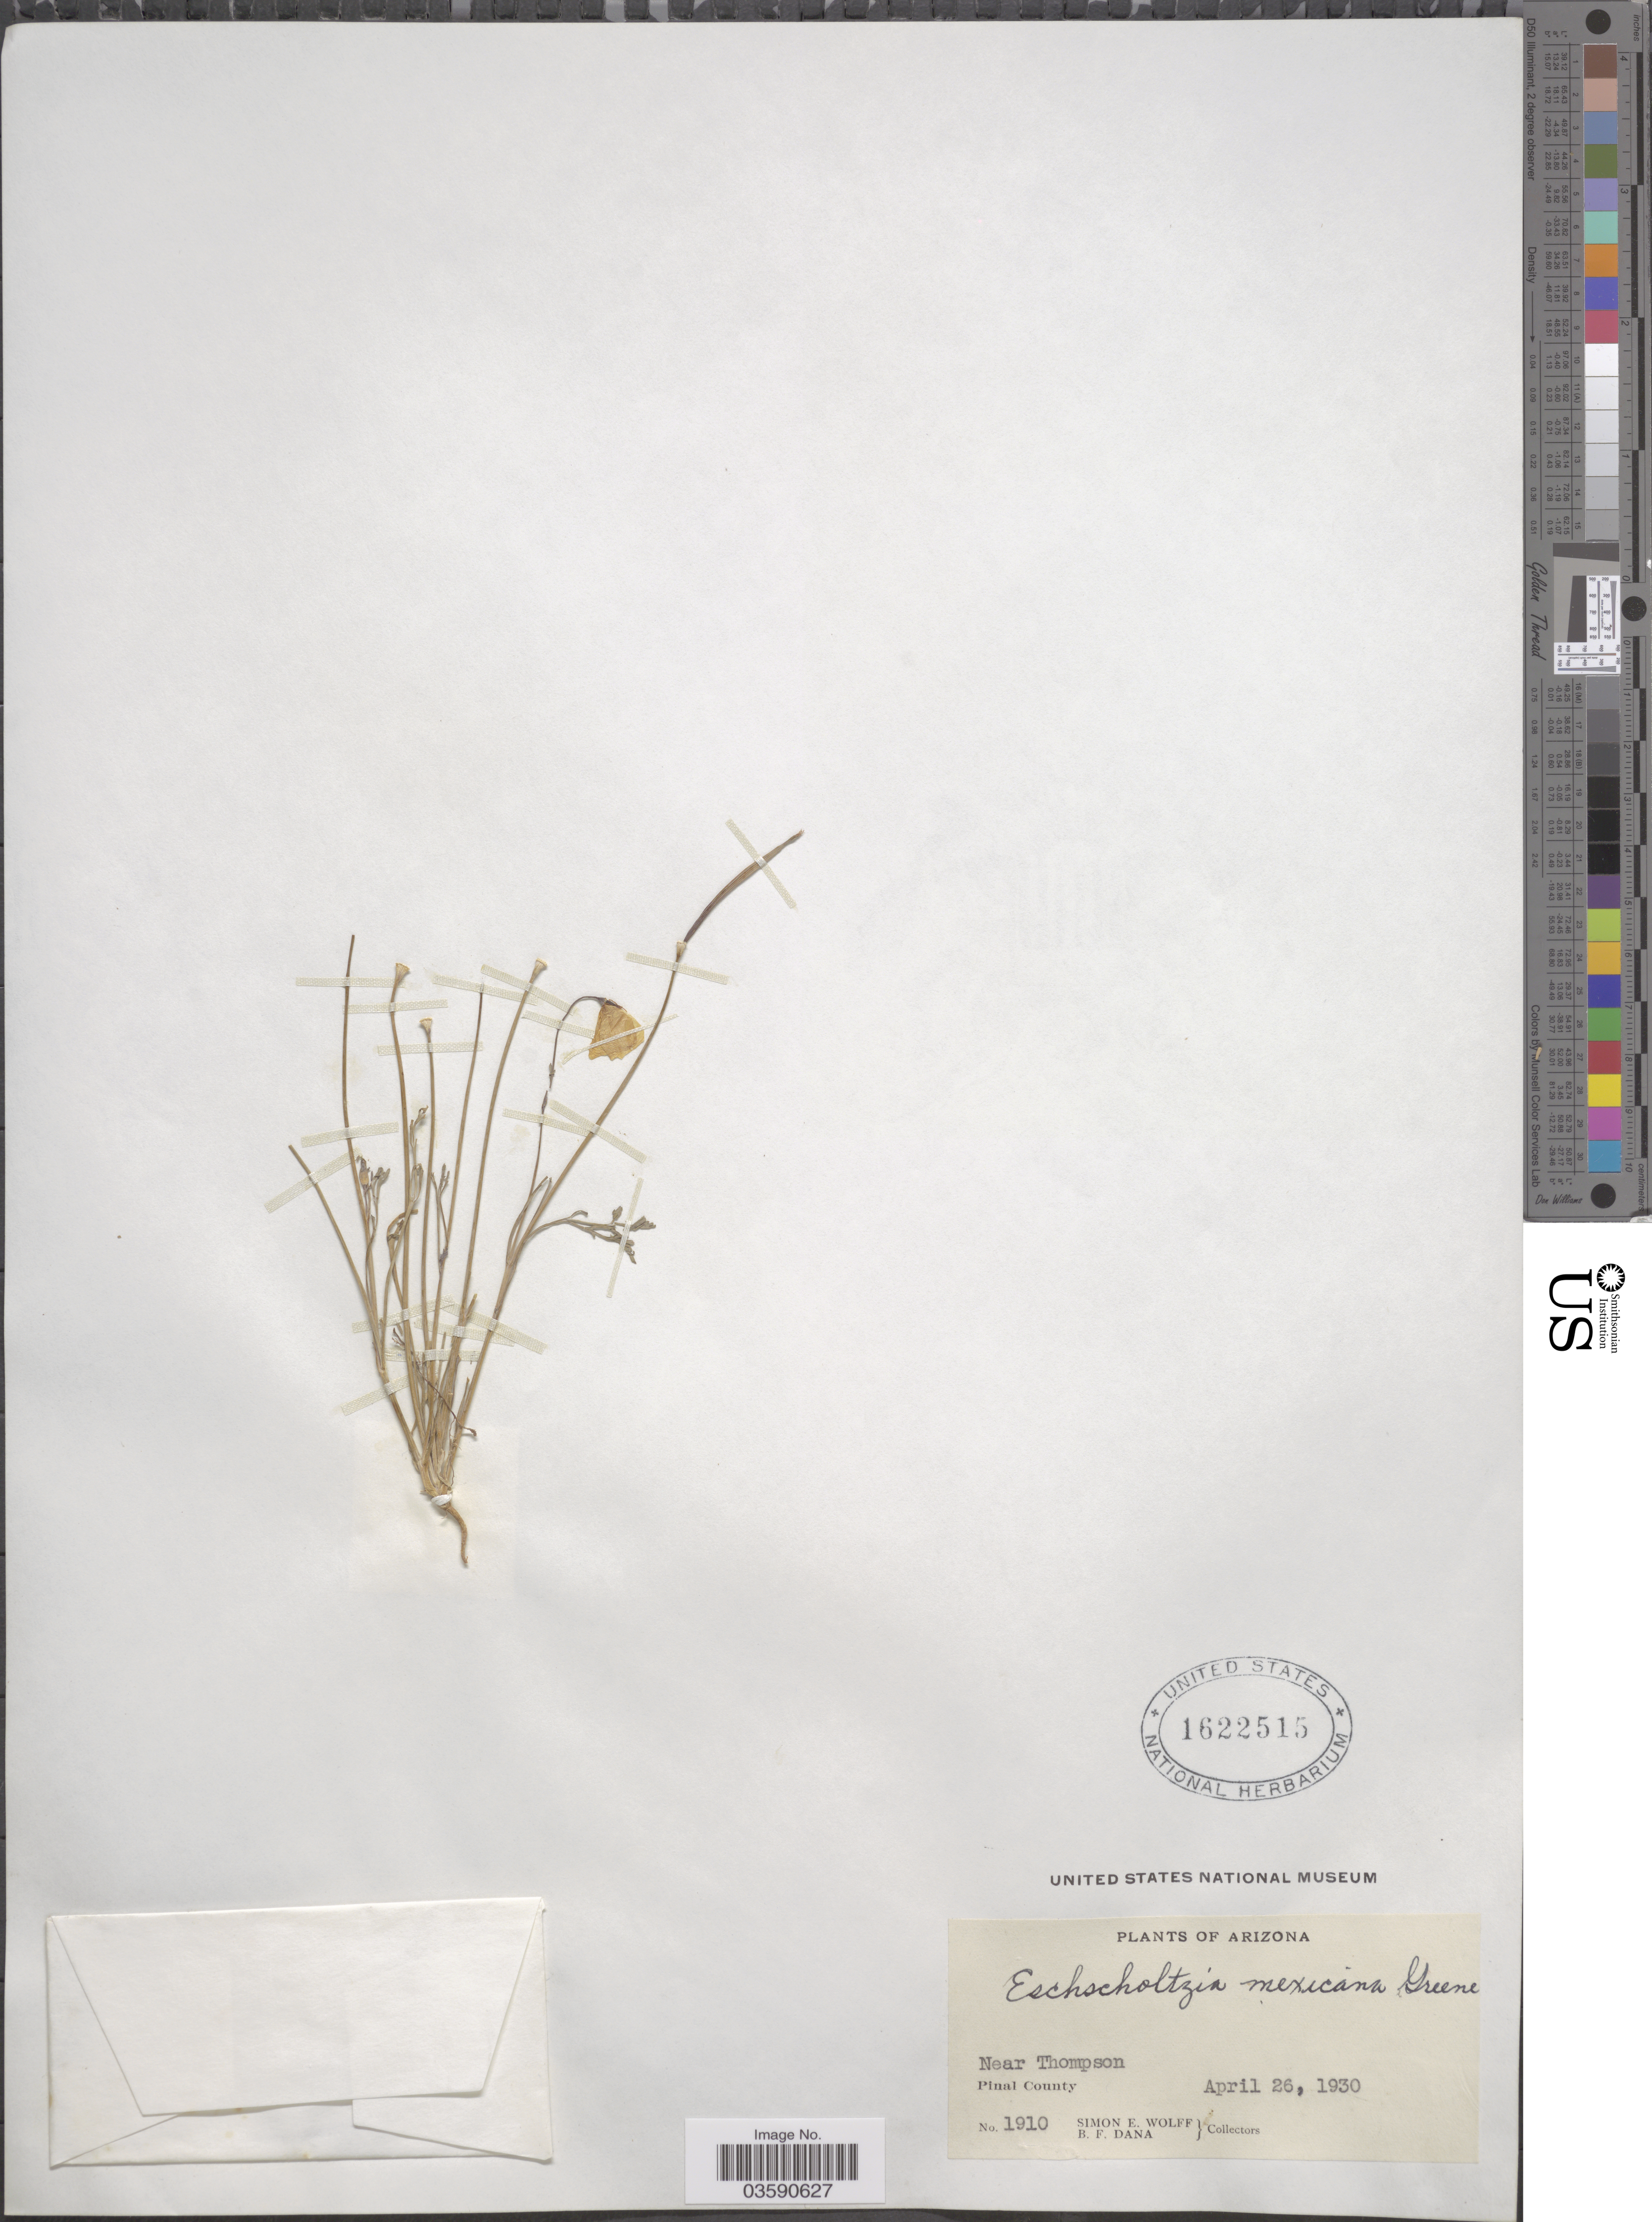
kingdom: Plantae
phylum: Tracheophyta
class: Magnoliopsida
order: Ranunculales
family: Papaveraceae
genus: Eschscholzia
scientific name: Eschscholzia mexicana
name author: Greene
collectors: S. E. Wolff & B. Dana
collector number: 1910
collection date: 1930-04-26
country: United States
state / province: Arizona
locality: Near Thompson, Pinal County.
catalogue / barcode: US 1622515